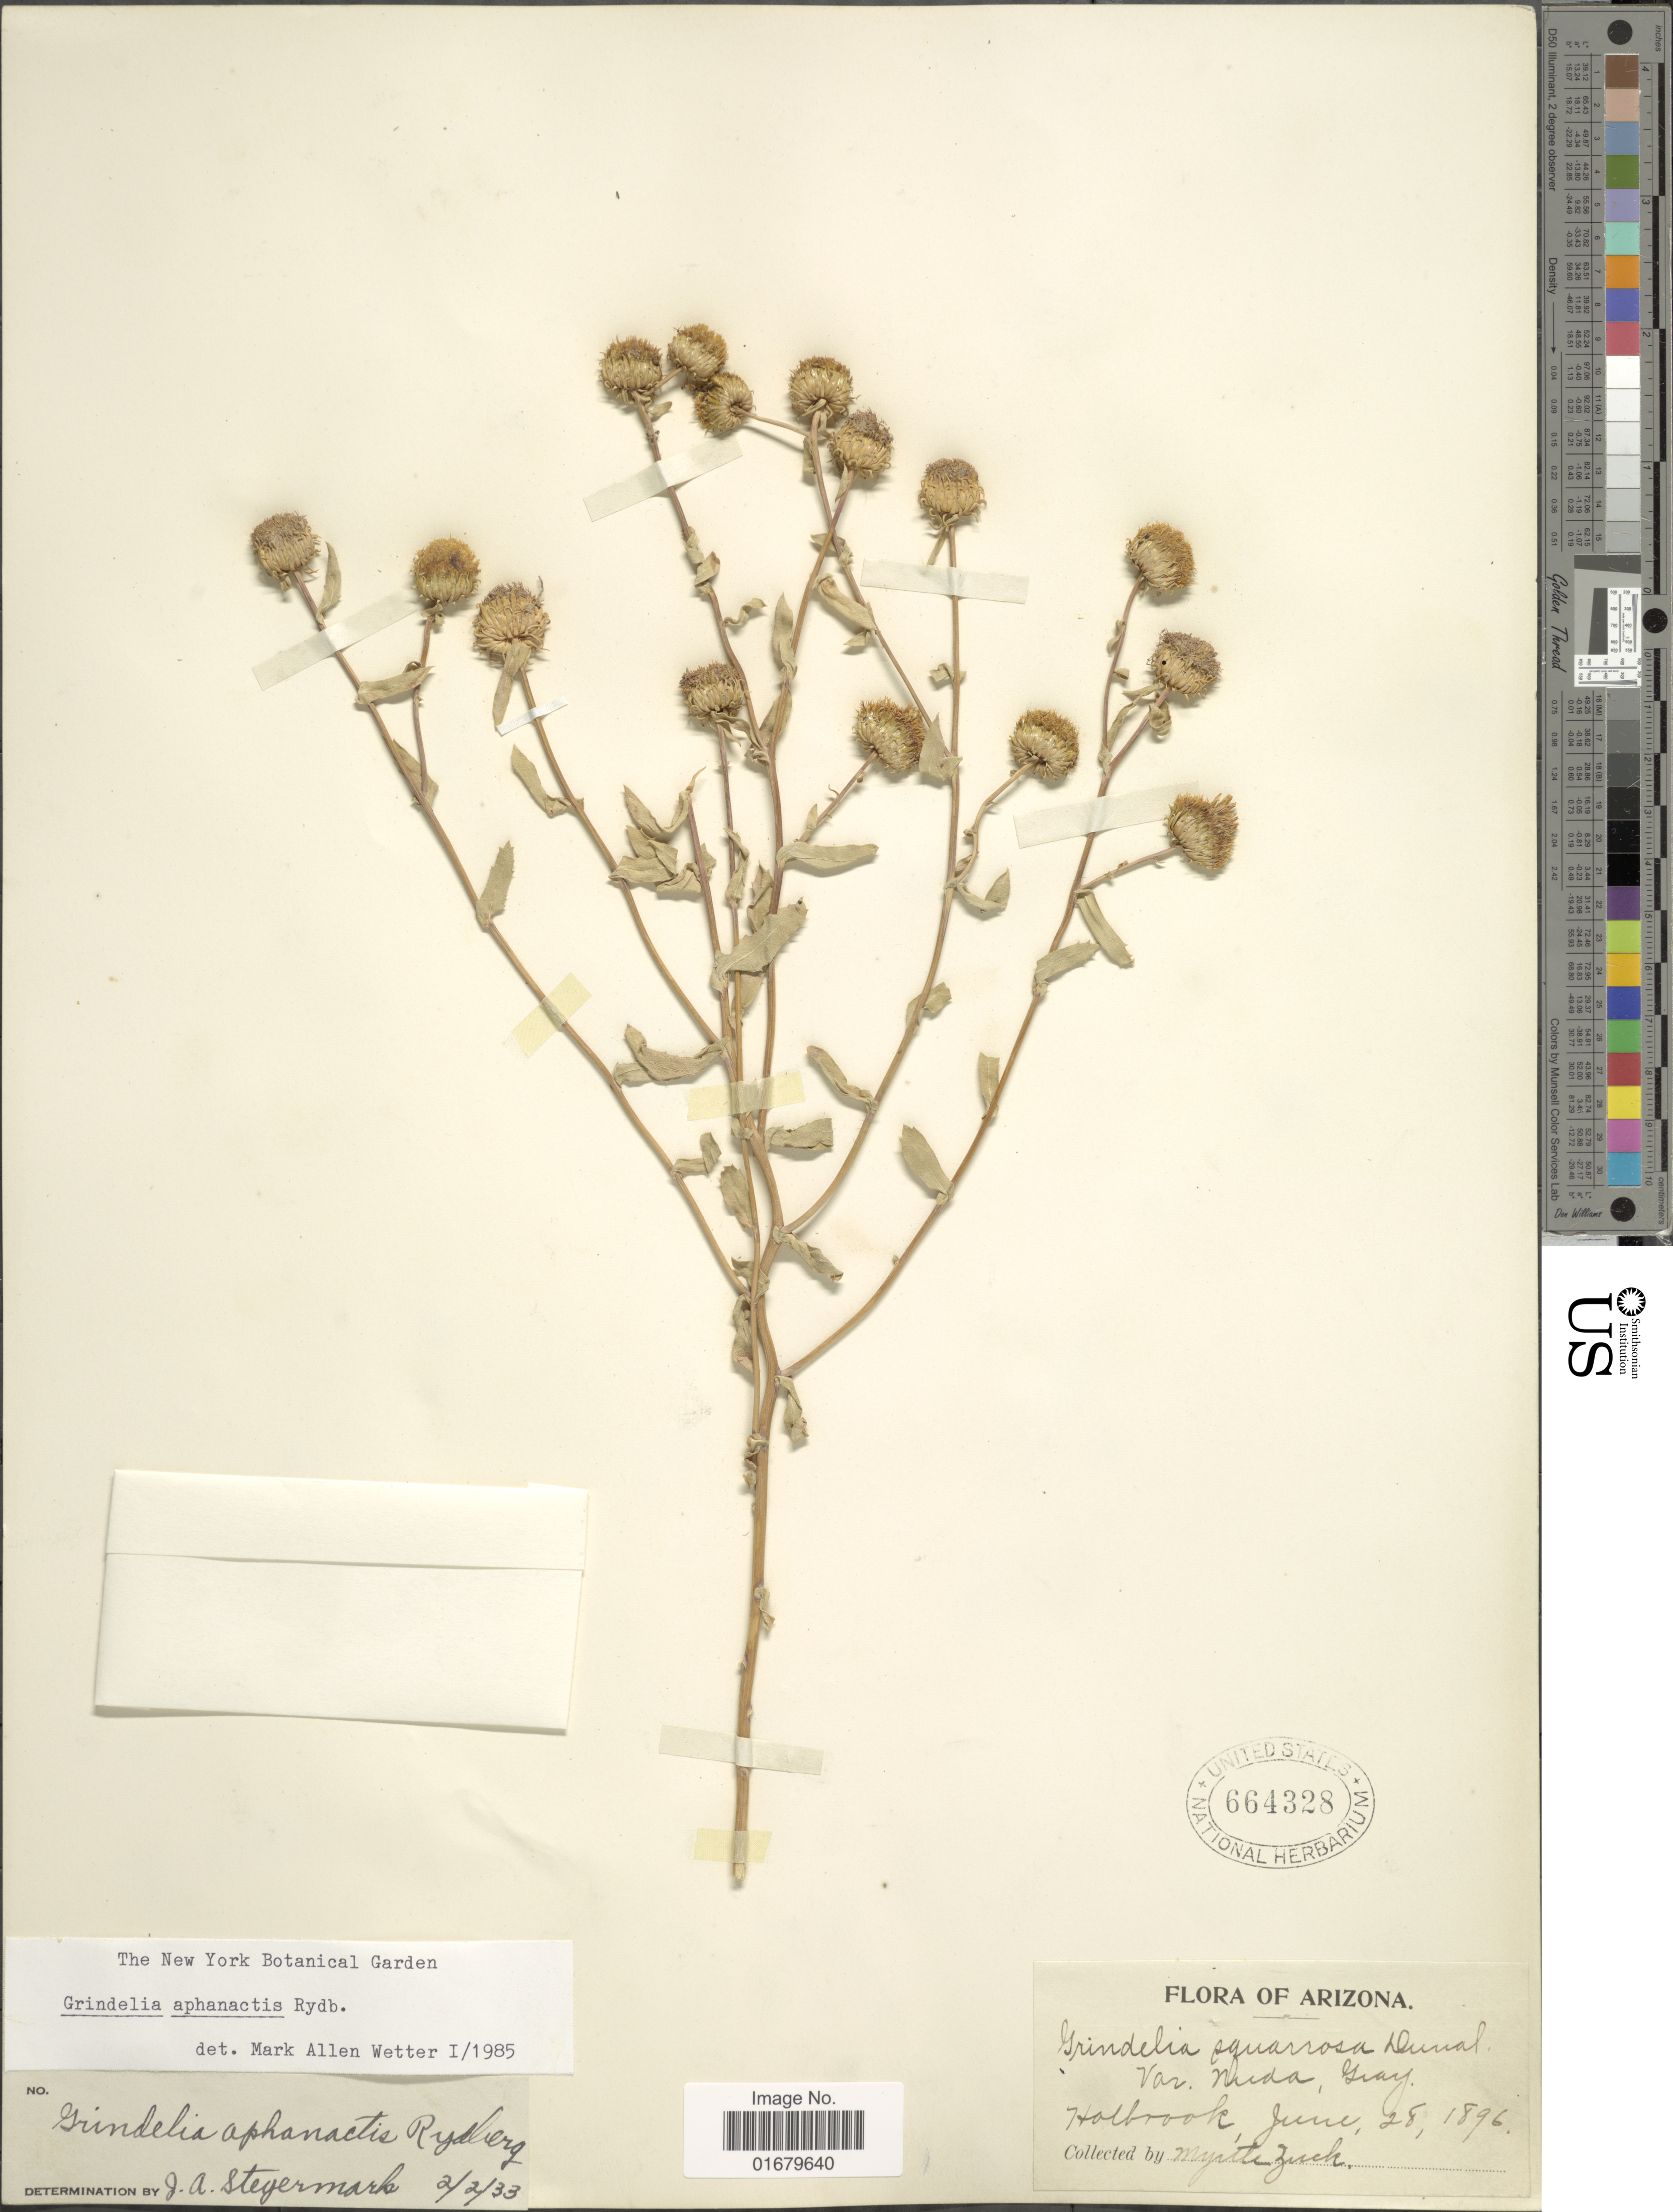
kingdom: Plantae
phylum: Tracheophyta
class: Magnoliopsida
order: Asterales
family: Asteraceae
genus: Grindelia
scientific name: Grindelia aphanactis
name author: Rydb.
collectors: M. Zuck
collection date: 1896-06-28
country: United States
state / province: Arizona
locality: Holbrook.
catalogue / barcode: US 664328